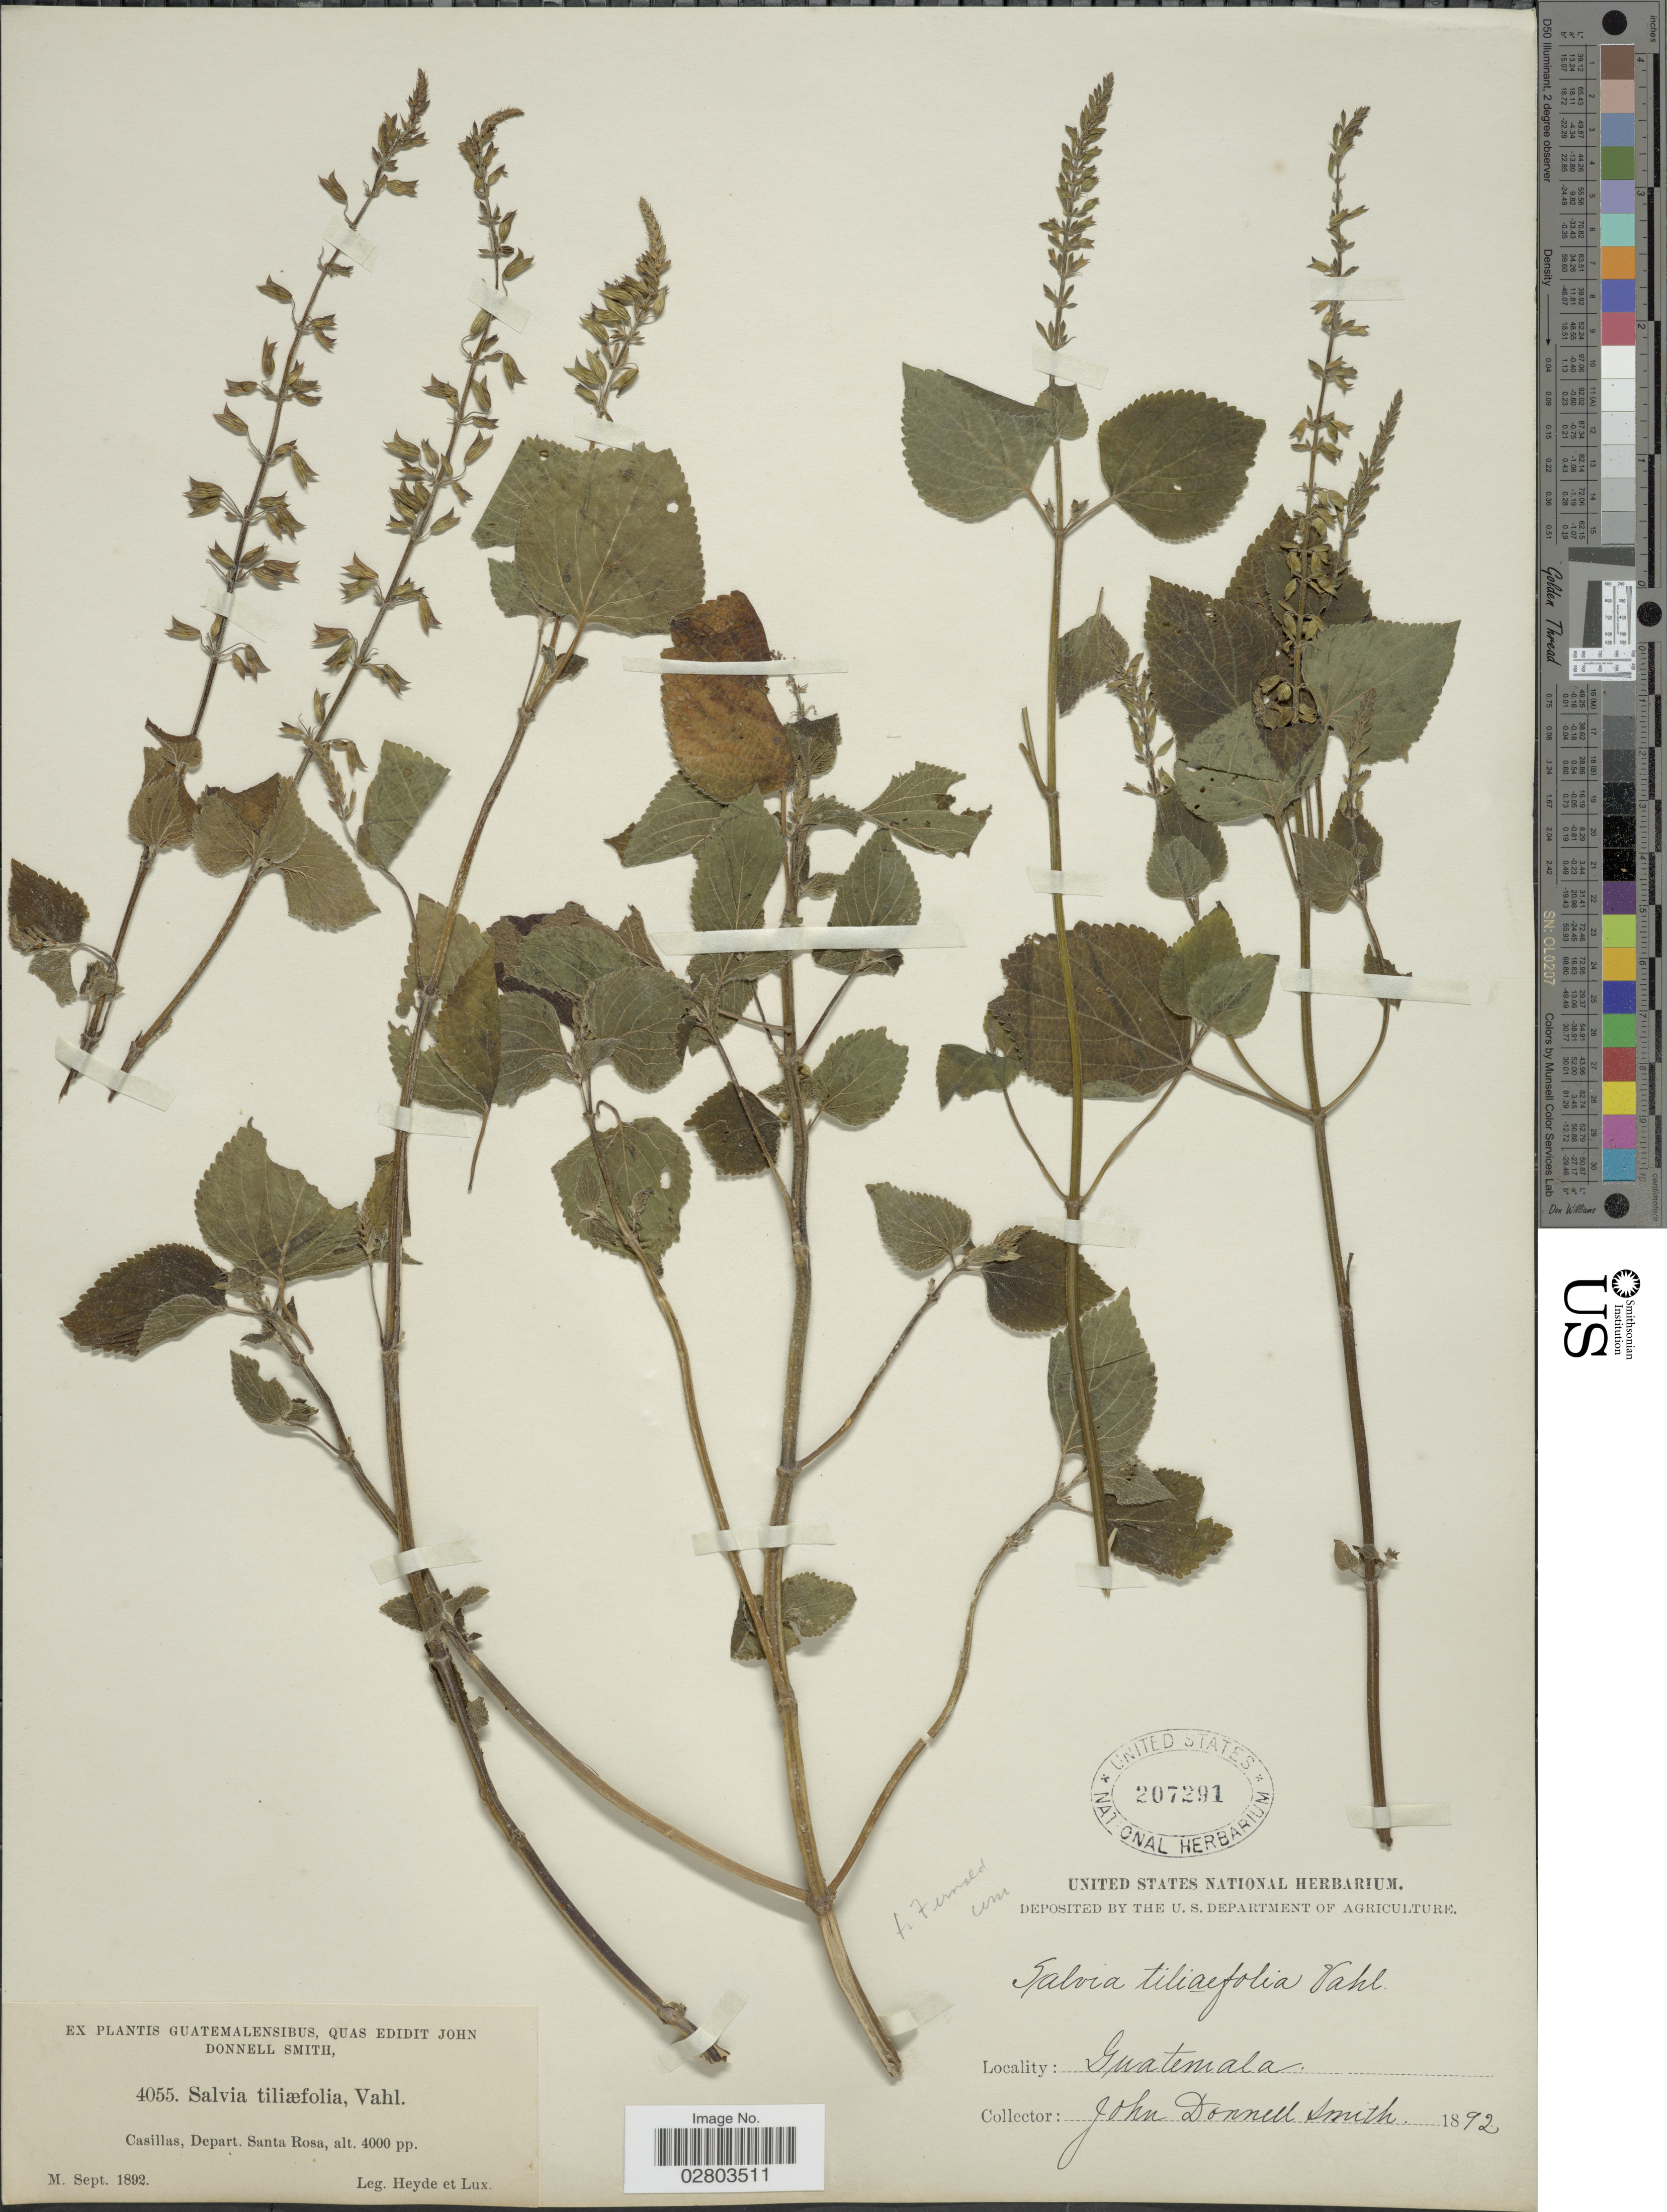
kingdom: Plantae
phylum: Tracheophyta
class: Magnoliopsida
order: Lamiales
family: Lamiaceae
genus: Salvia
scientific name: Salvia tiliifolia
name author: Vahl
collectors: J. Donnell Smith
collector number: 4055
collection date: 1892-09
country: Guatemala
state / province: Santa Rosa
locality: Casillas, Depart. Santa Rosa.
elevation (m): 1219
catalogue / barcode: US 207291